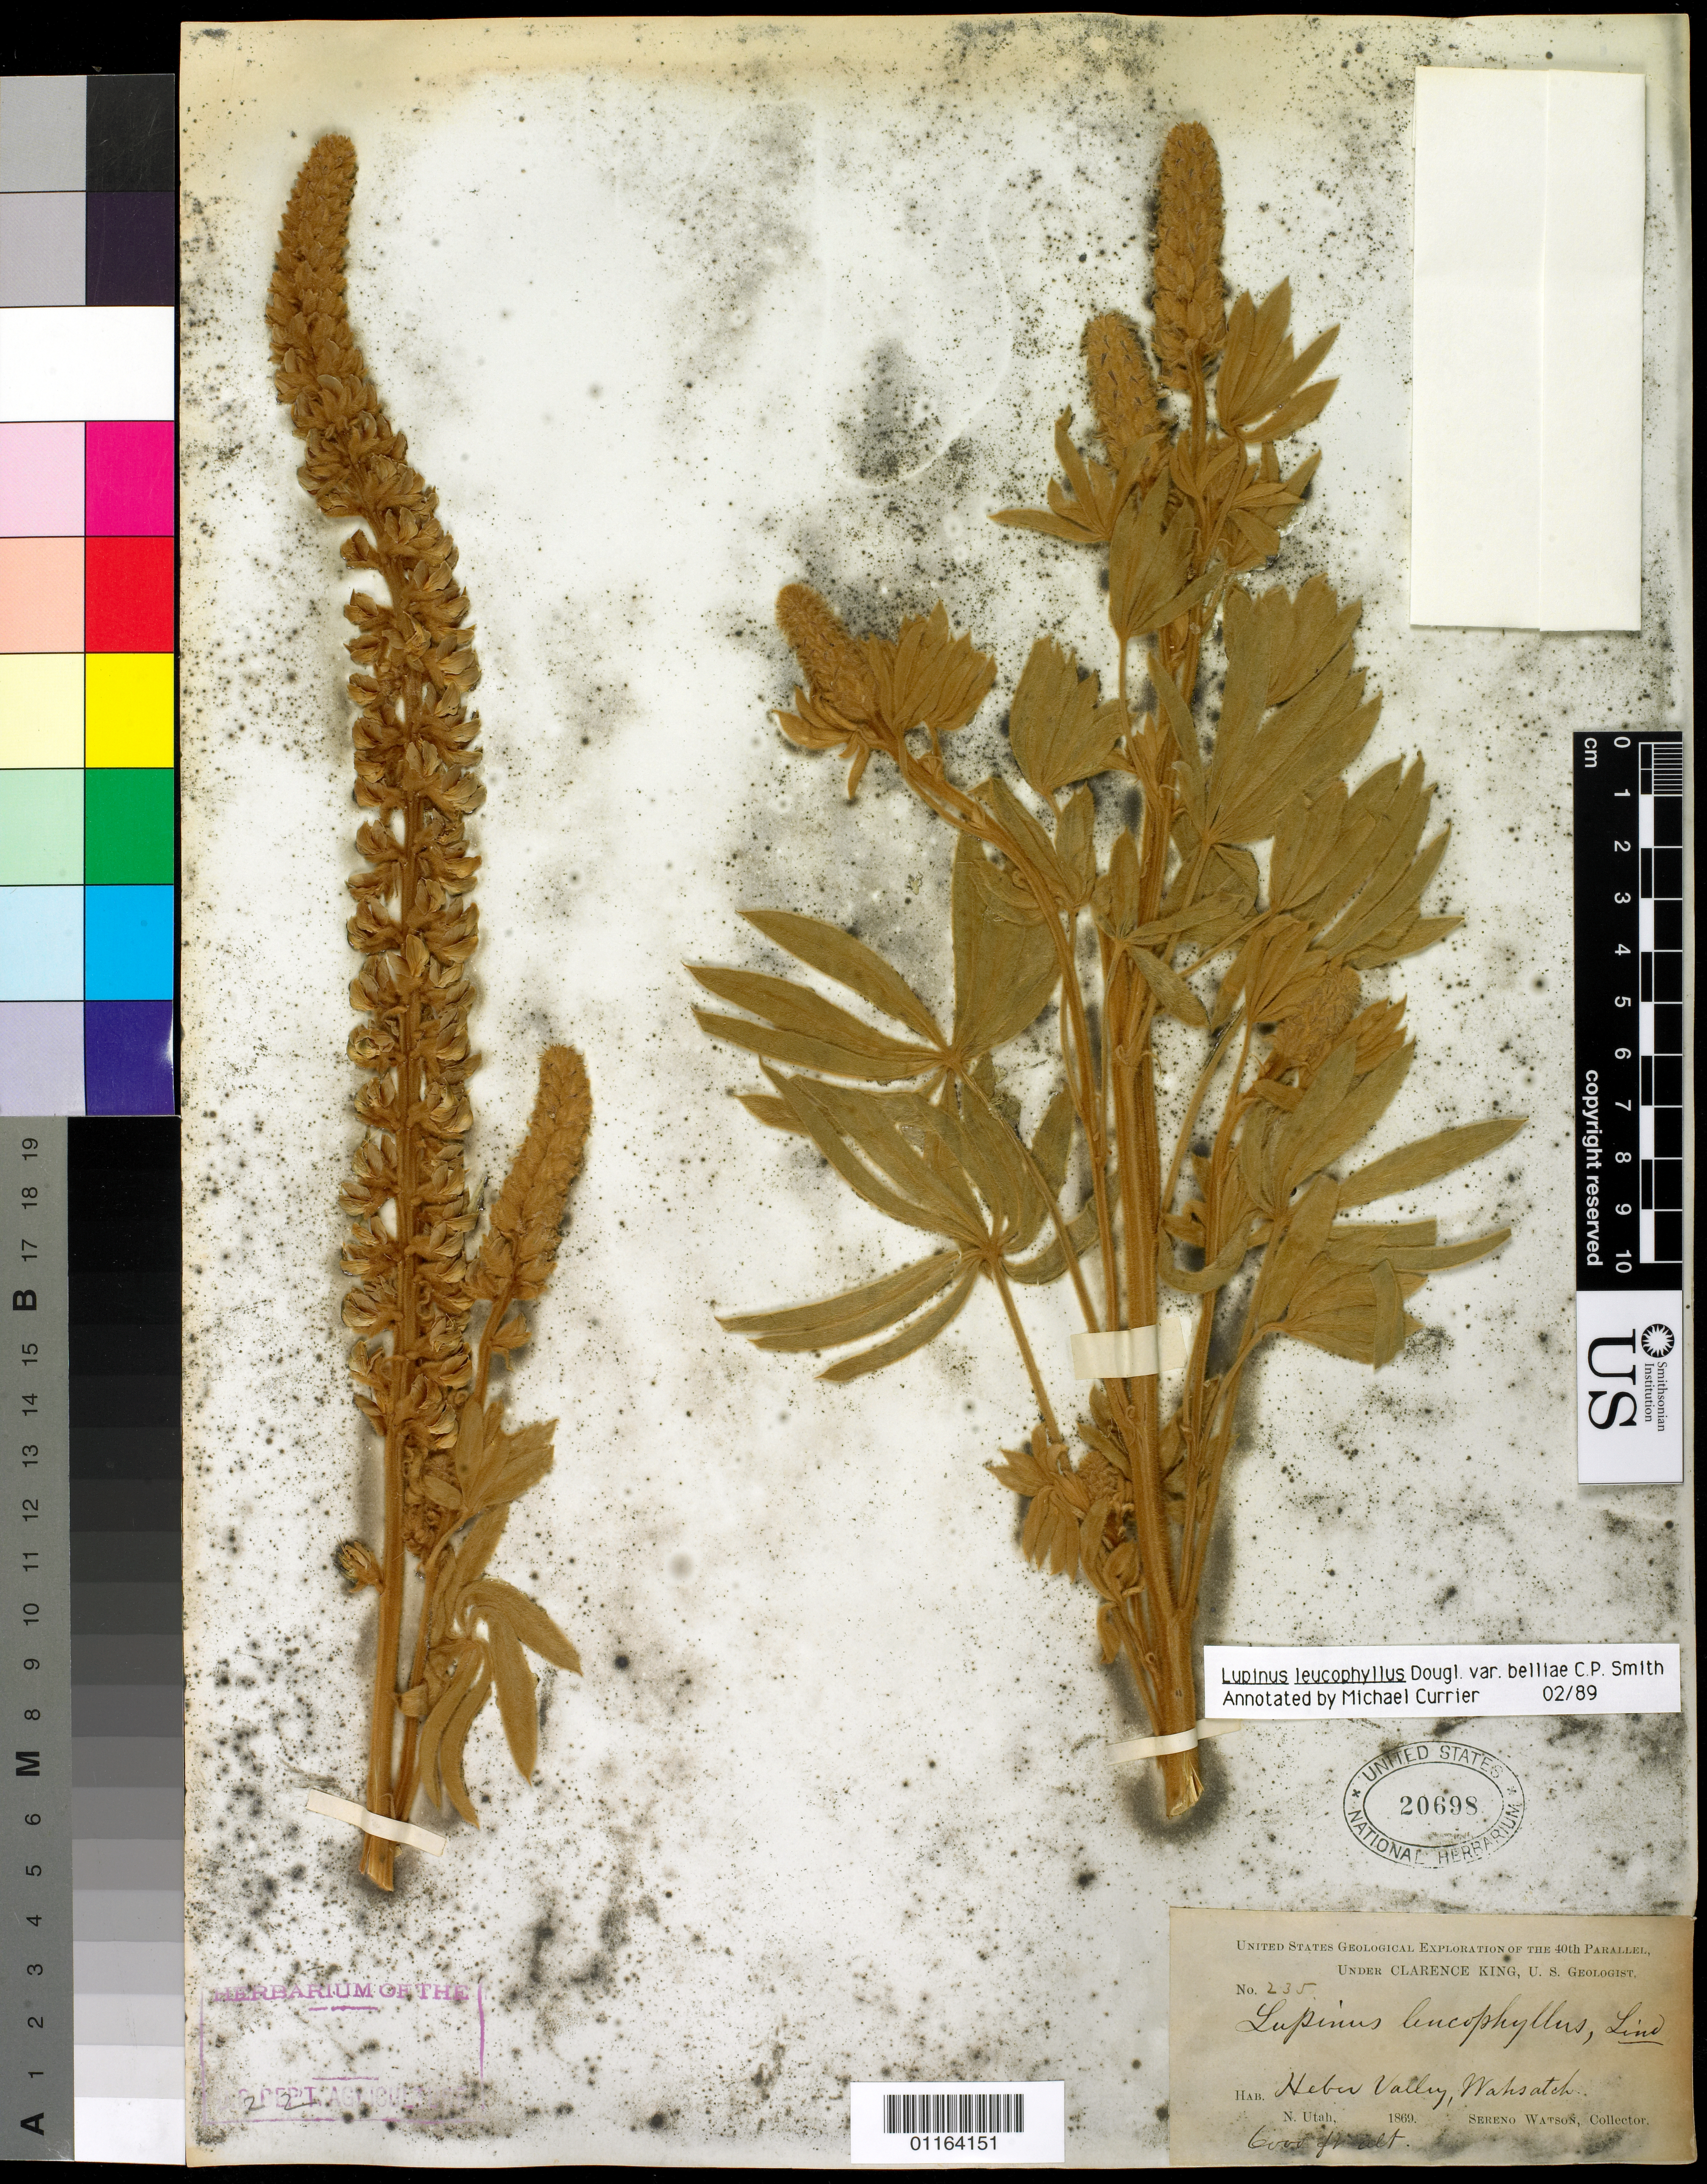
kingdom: Plantae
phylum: Tracheophyta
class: Magnoliopsida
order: Fabales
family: Fabaceae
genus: Lupinus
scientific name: Lupinus leucophyllus var. belliae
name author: C.P. Sm.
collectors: S. Watson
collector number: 235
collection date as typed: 1869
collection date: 1869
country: United States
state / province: Utah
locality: Heber Valley, Wahsatch Mts.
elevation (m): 1829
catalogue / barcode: US 20698